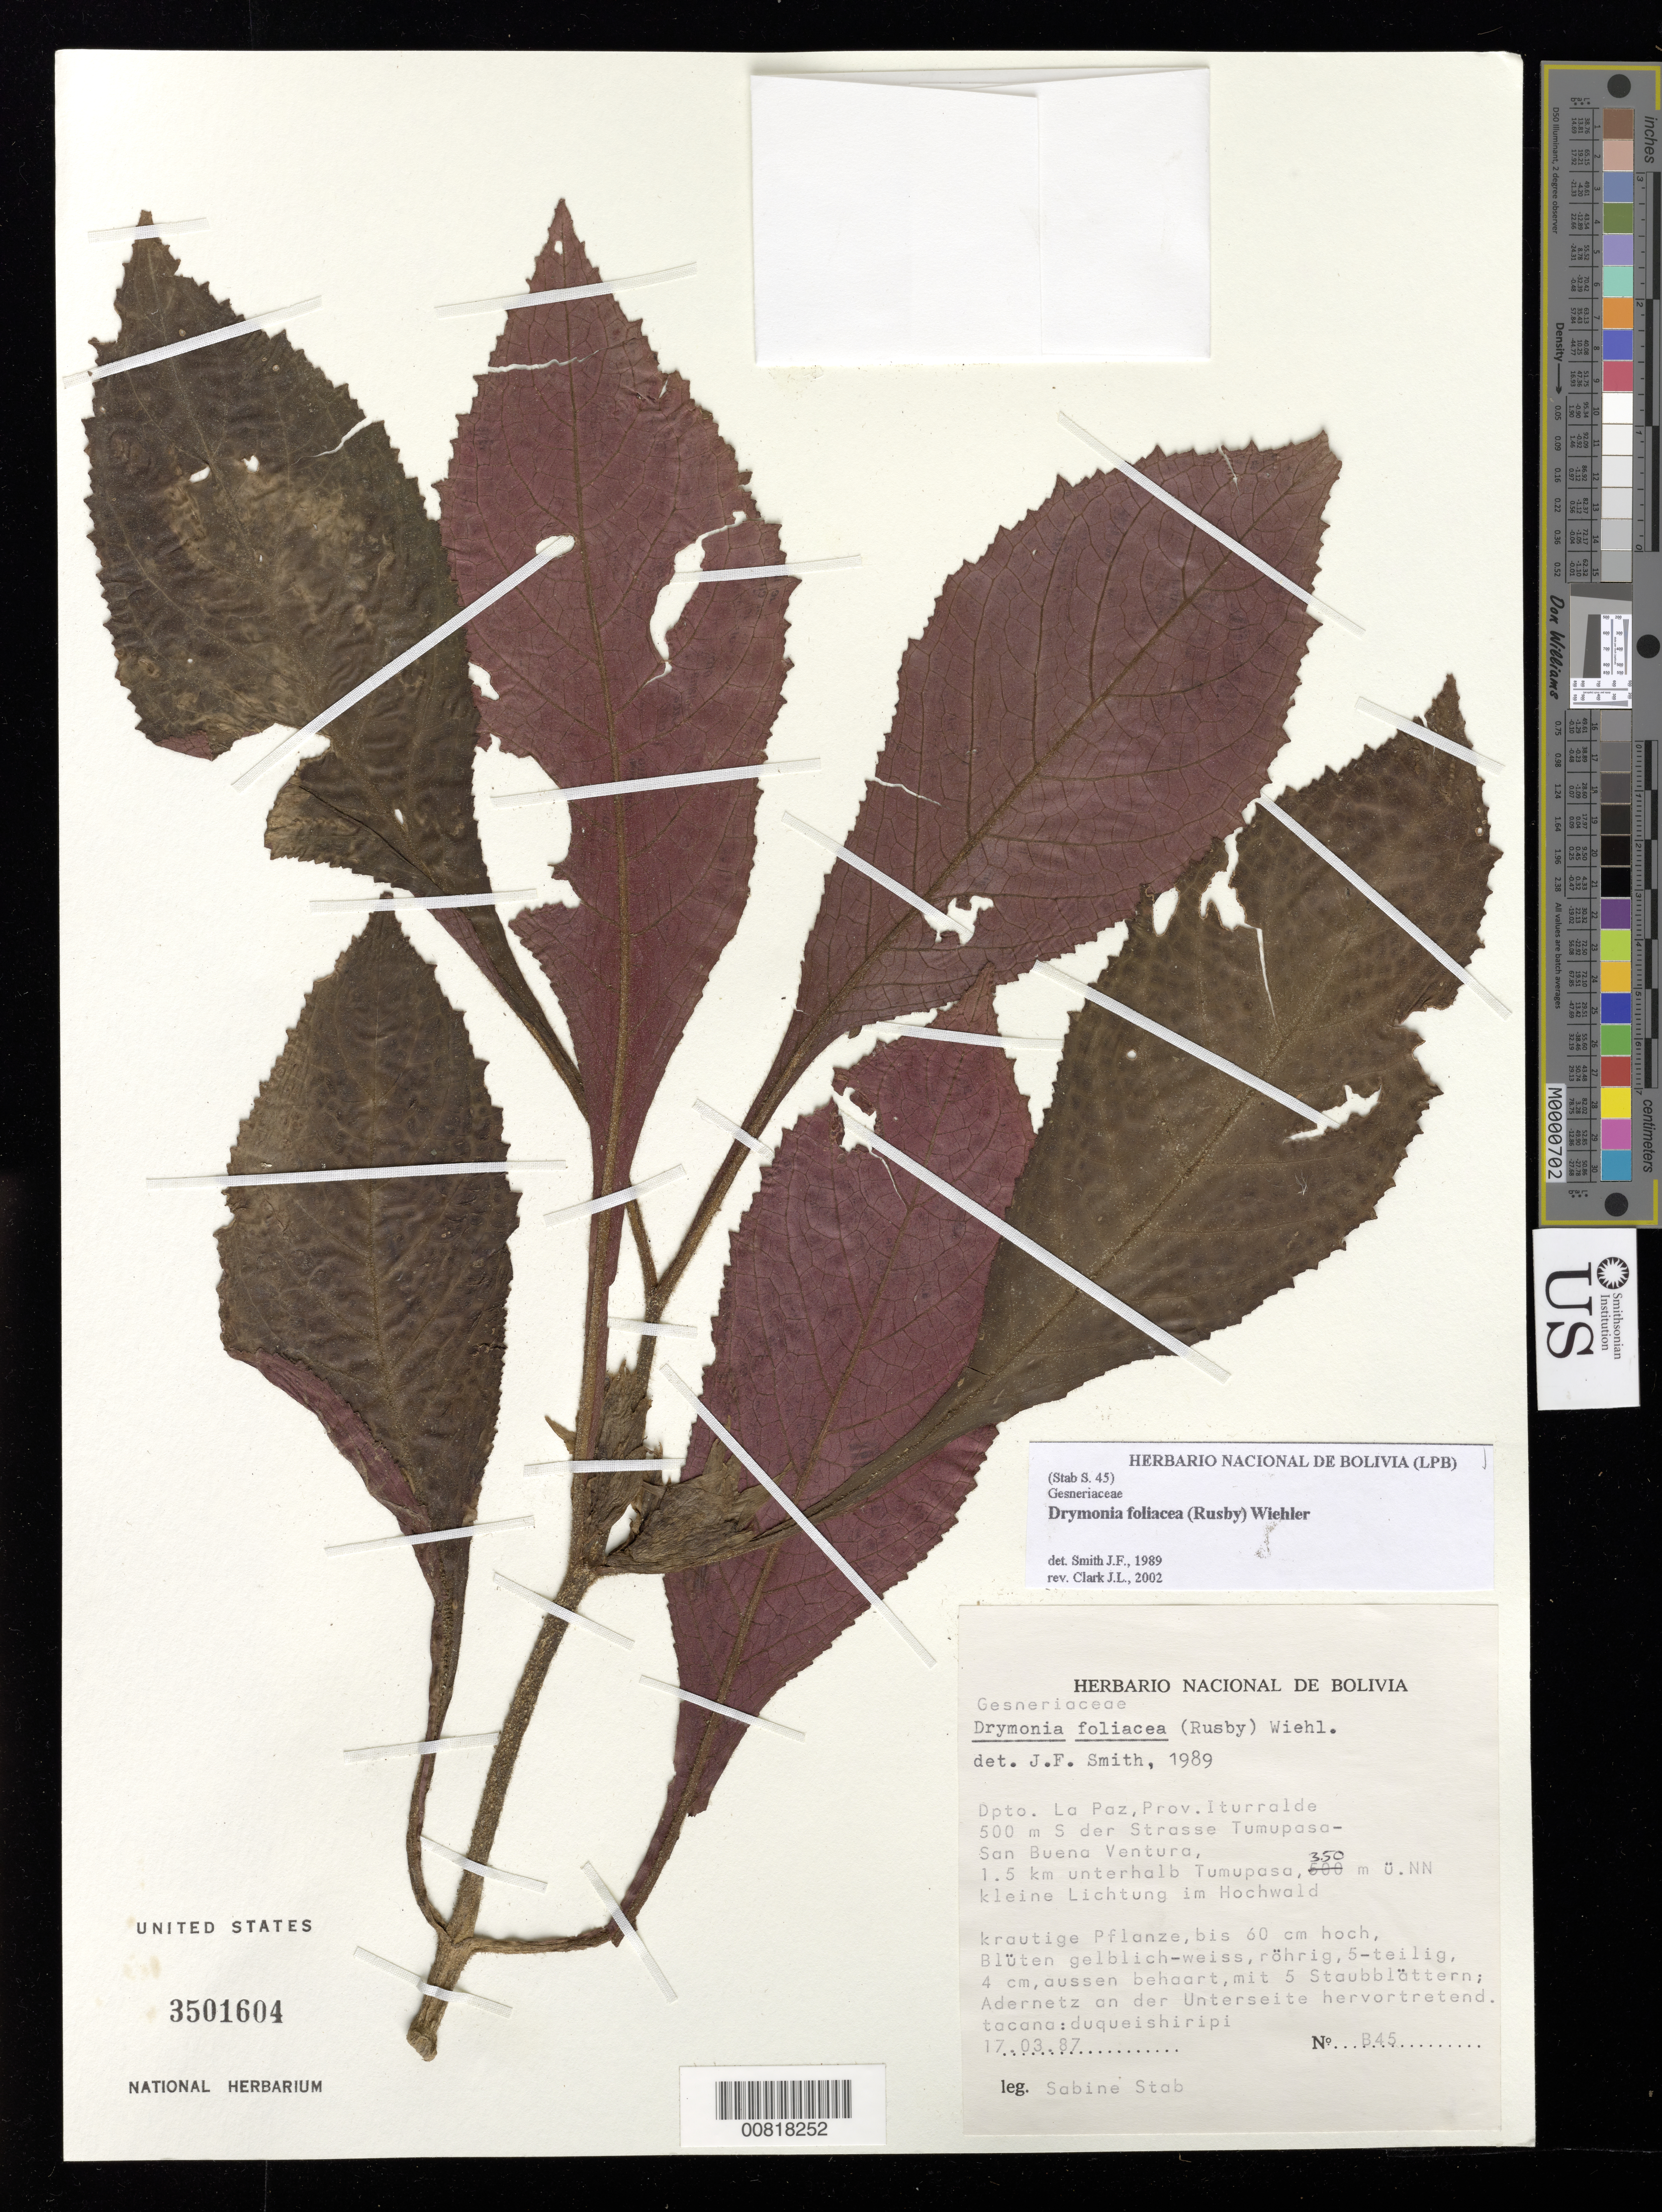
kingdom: Plantae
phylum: Tracheophyta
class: Magnoliopsida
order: Lamiales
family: Gesneriaceae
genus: Drymonia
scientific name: Drymonia foliacea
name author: (Rusby) Wiehler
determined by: Smith, J. F.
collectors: S. Stab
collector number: B 45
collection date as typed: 17 Mar 1987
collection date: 1987-03-17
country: Bolivia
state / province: La Paz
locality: Dpto. La Paz, Prov. Iturralde, 500 m S der Strasse Tumupasa-San Buena Ventura, 1.5 km unterhalb Tumupasa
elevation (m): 350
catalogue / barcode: US 3501604